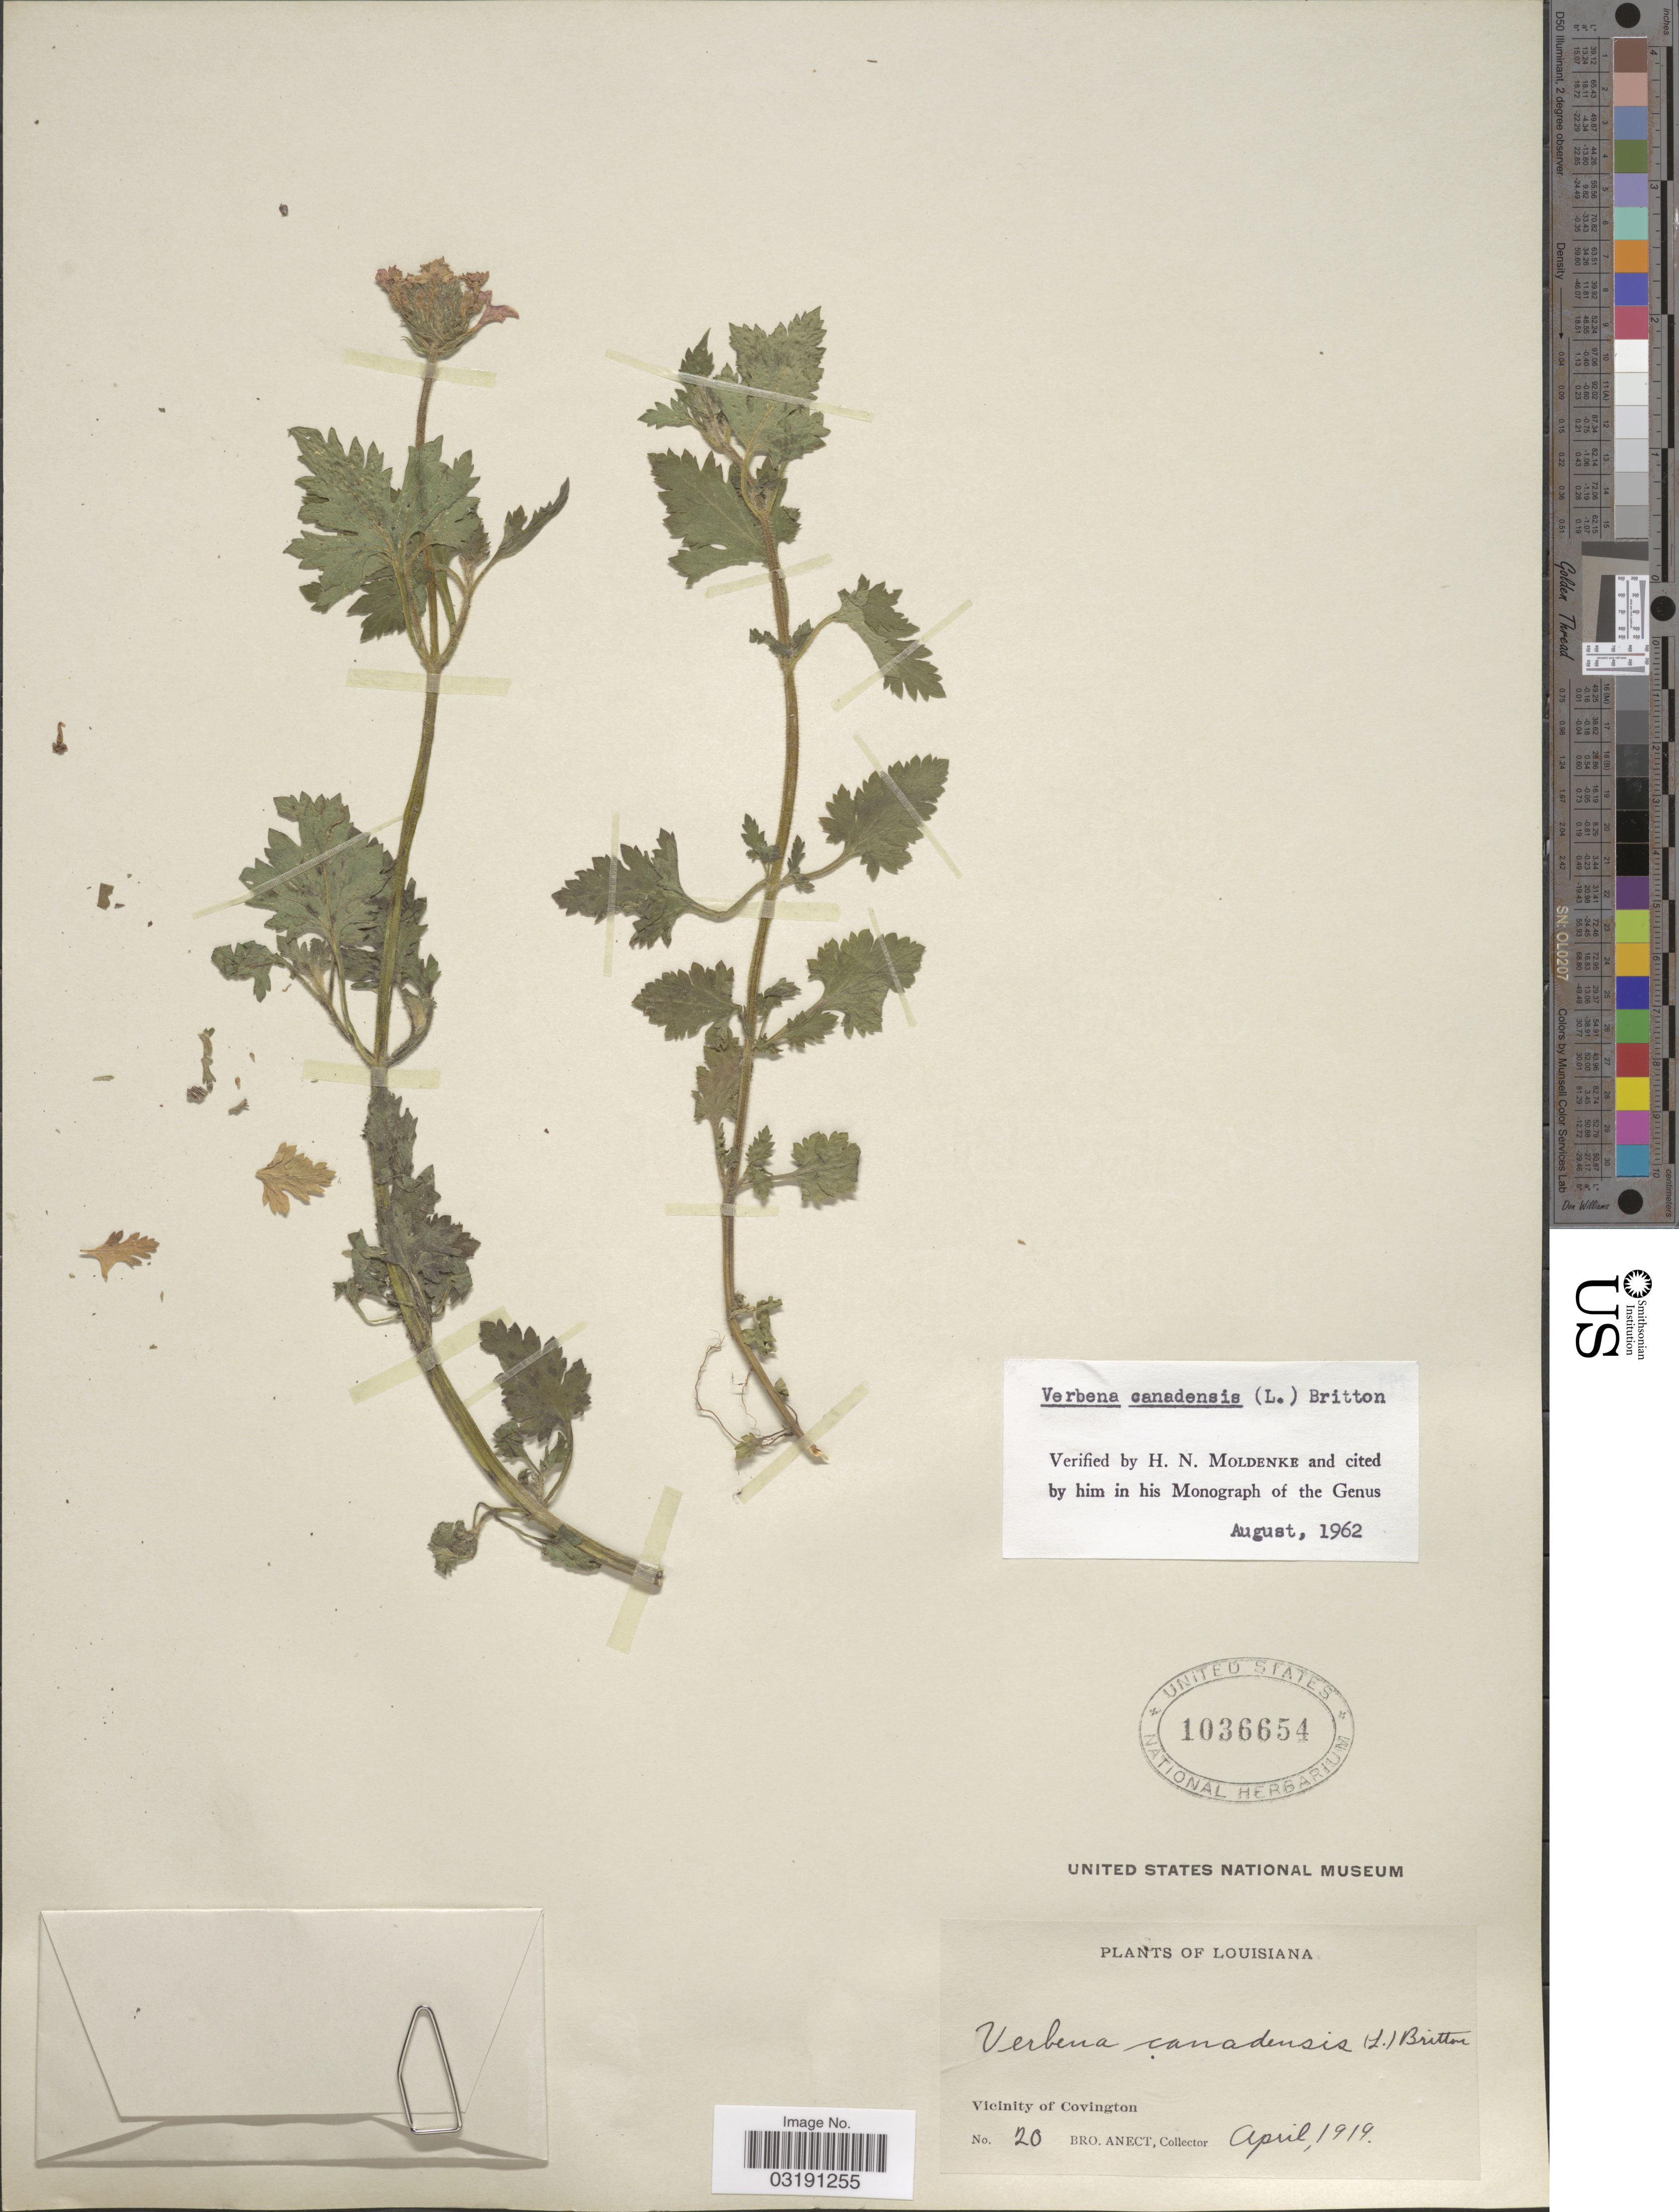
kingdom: Plantae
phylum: Tracheophyta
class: Magnoliopsida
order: Lamiales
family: Verbenaceae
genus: Verbena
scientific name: Verbena canadensis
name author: (L.) Britton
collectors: B. Anect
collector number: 20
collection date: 1919-04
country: United States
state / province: Louisiana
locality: Vicinity of Covington.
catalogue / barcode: US 1036654